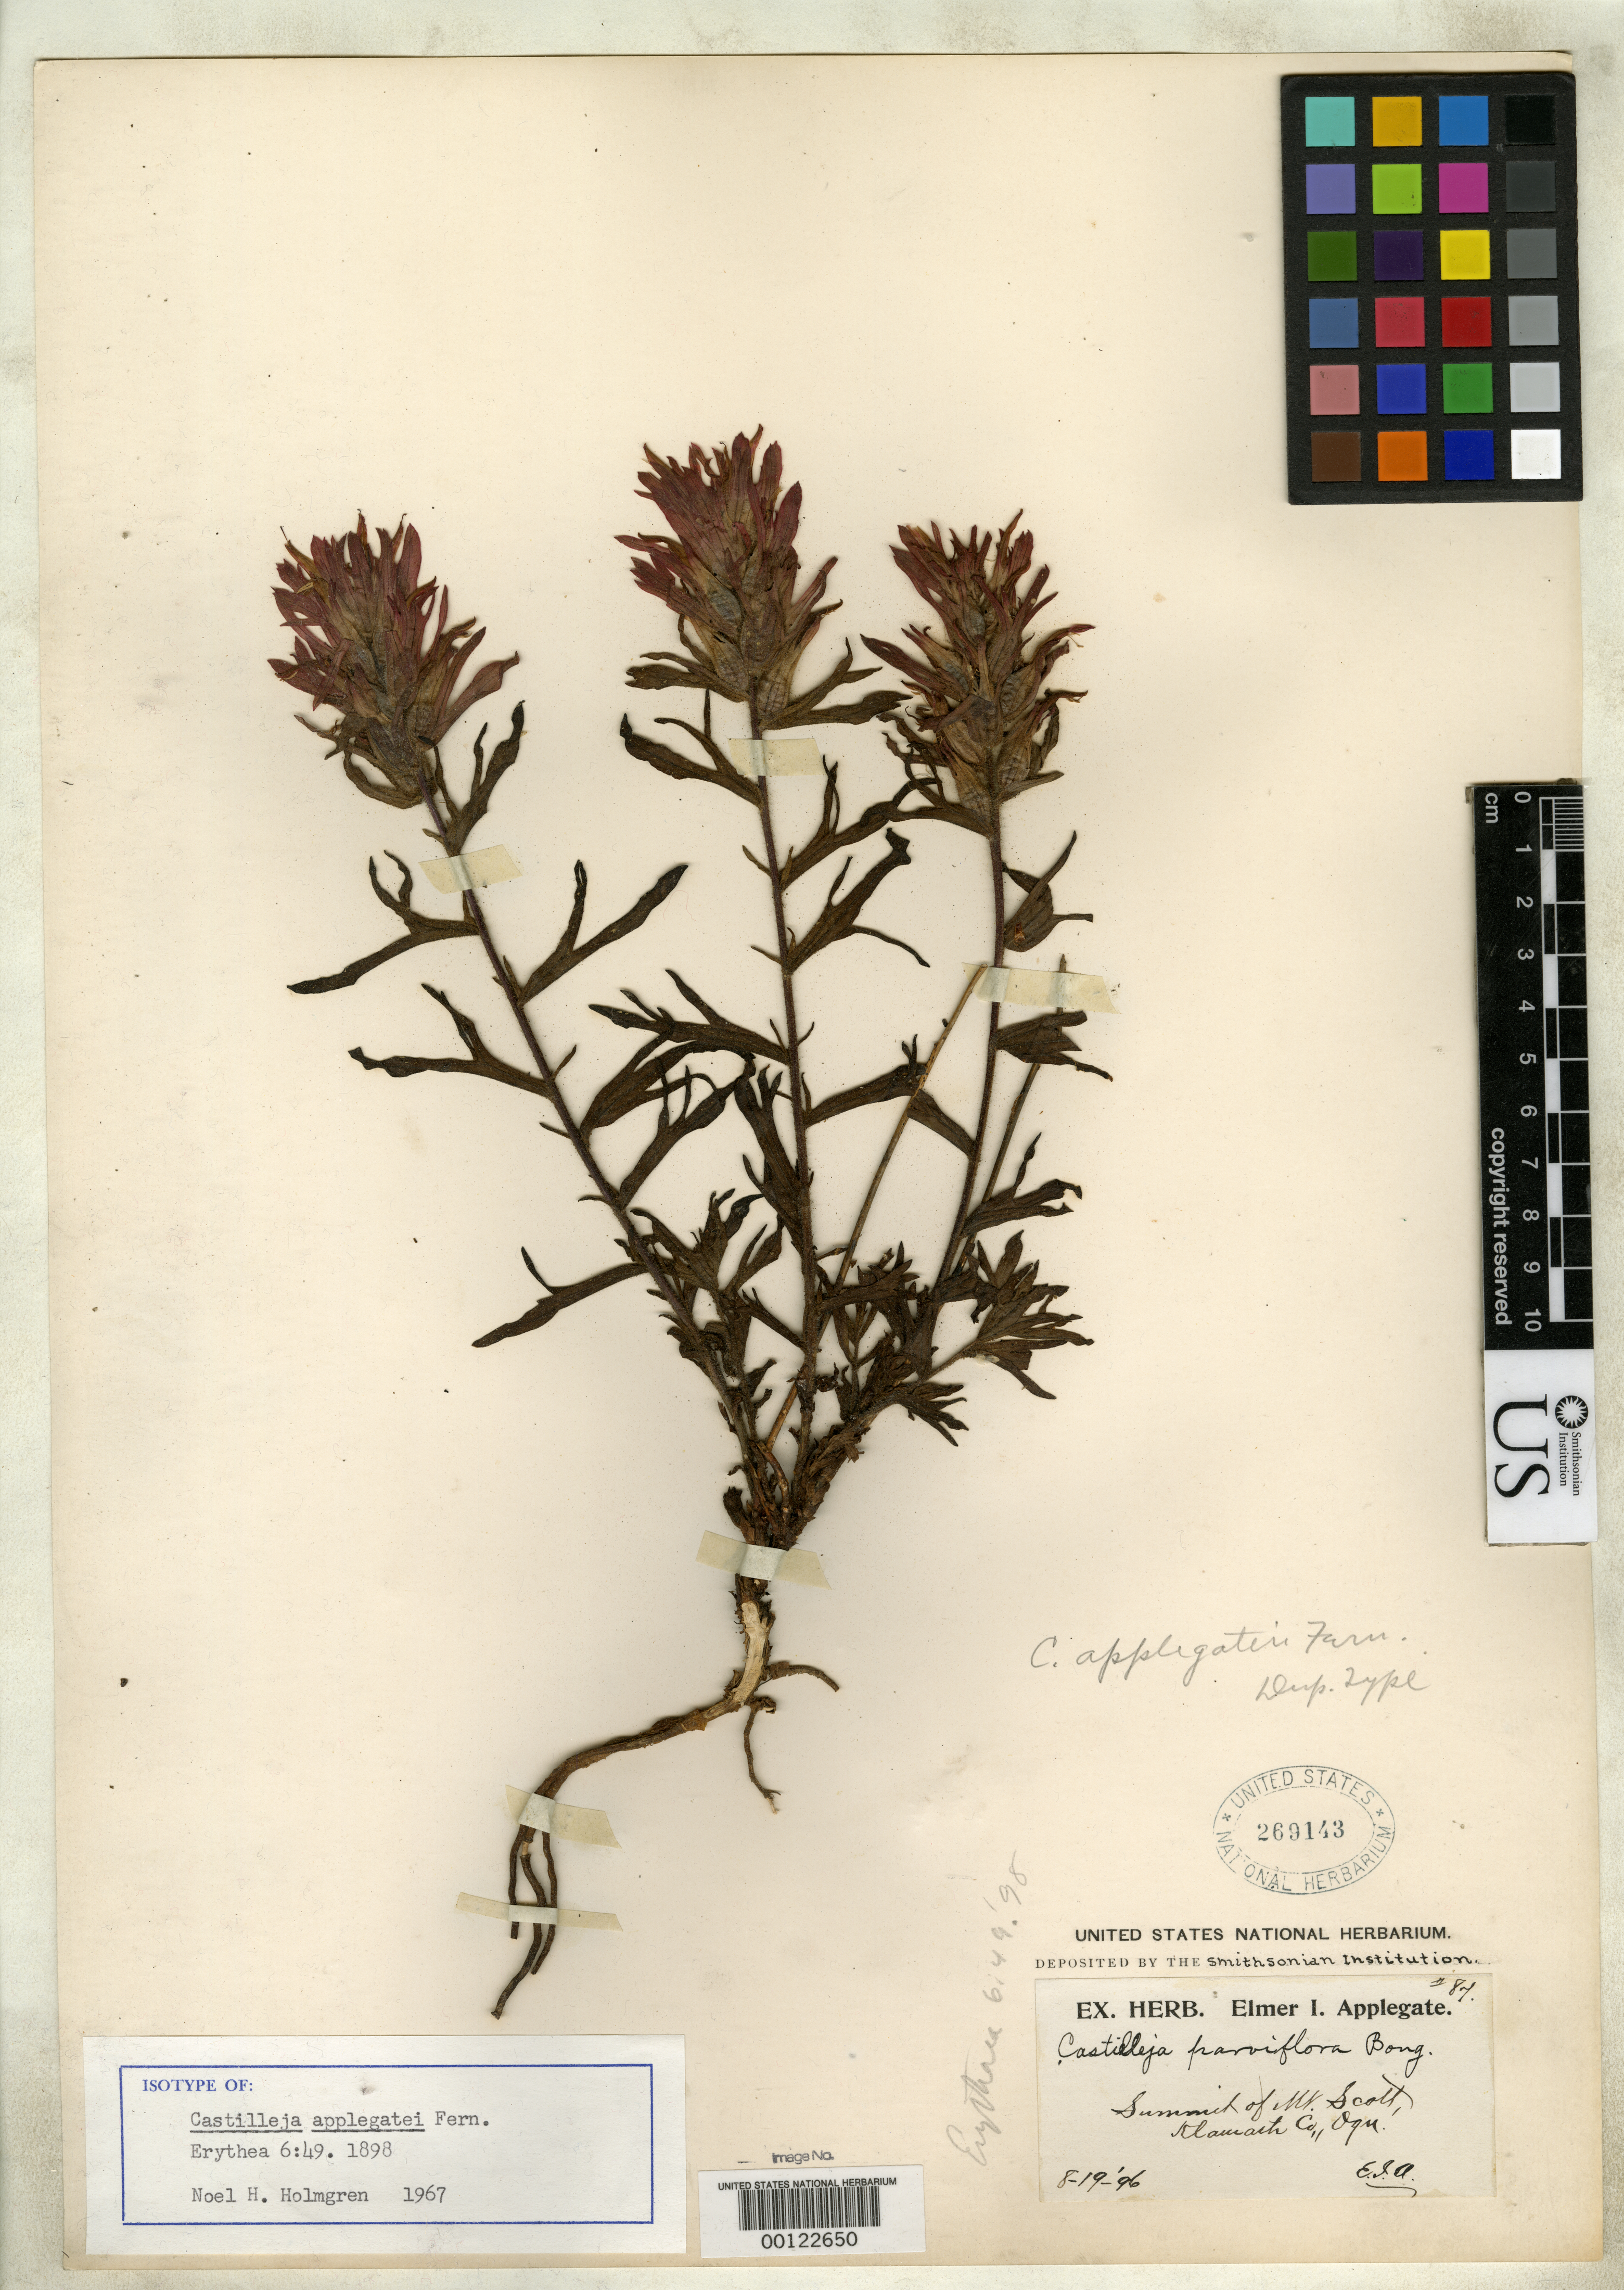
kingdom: Plantae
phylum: Tracheophyta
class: Magnoliopsida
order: Lamiales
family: Orobanchaceae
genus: Castilleja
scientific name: Castilleja applegatei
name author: Fernald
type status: Isotype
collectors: E. I. Applegate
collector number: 87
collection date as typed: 19 Aug 1896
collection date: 1896-08-19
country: United States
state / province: Oregon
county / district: Klamath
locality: Mt. Scott.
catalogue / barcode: US 269143